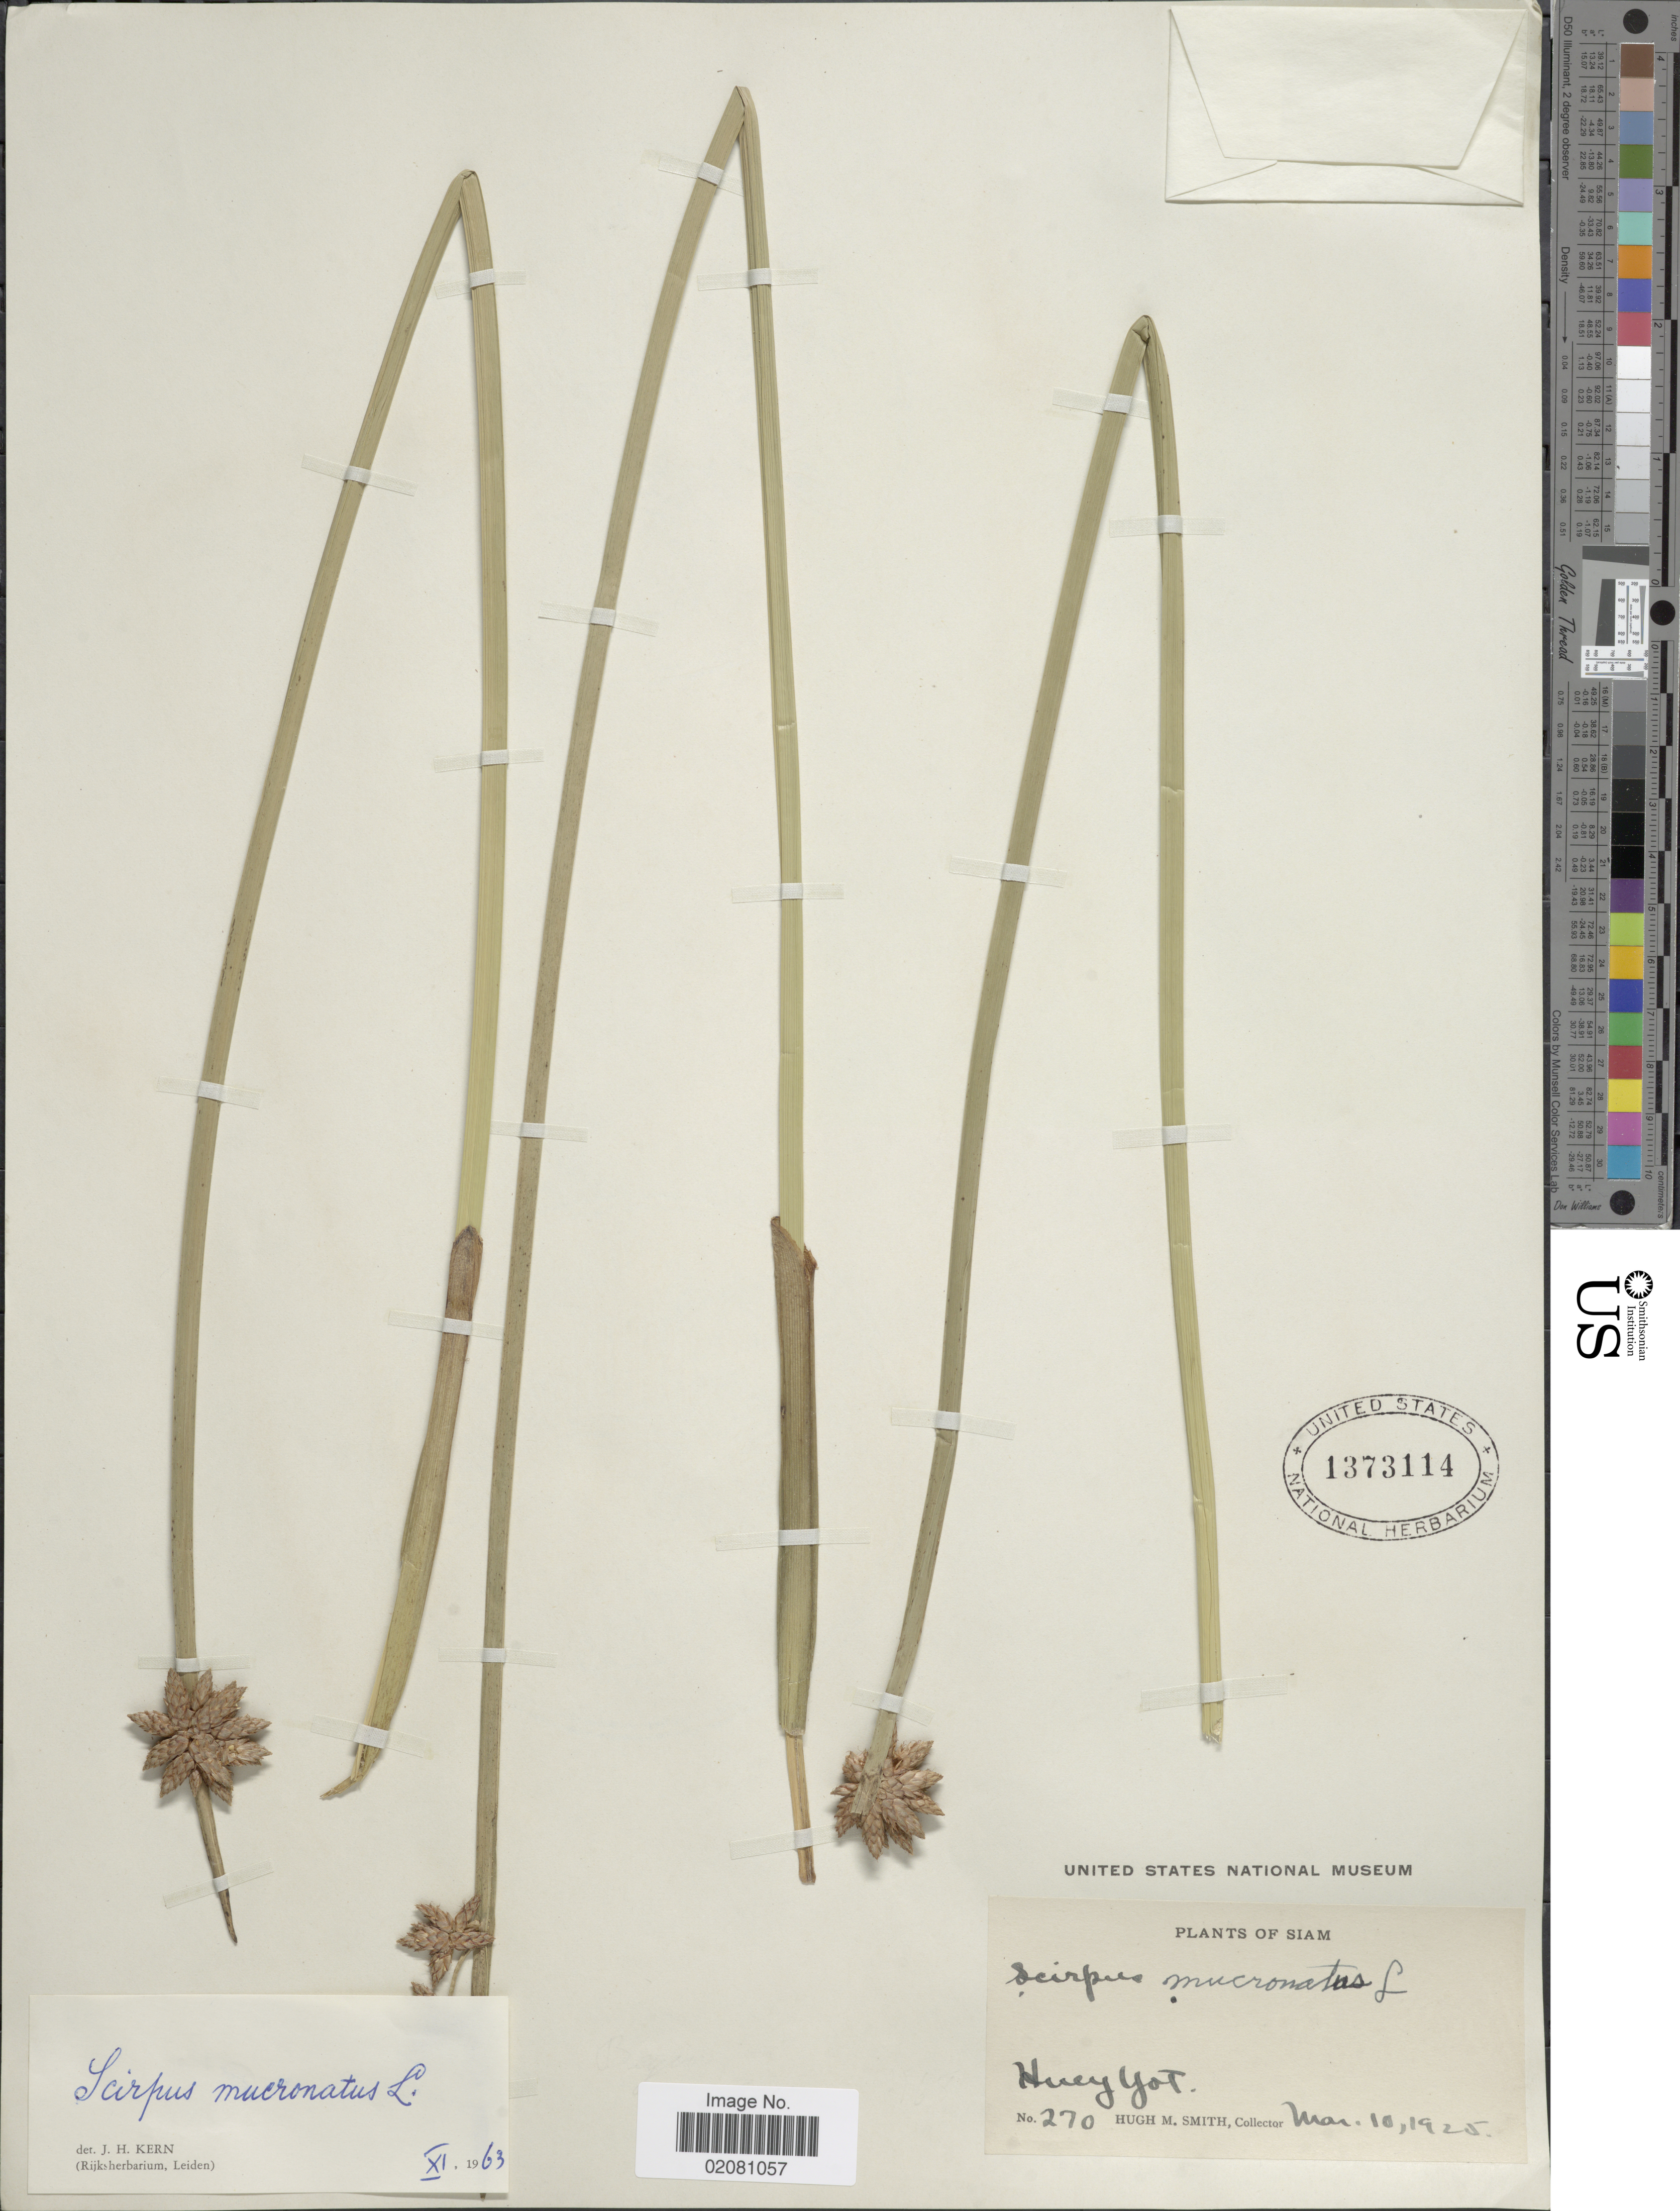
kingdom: Plantae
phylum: Tracheophyta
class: Liliopsida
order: Poales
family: Cyperaceae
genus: Schoenoplectus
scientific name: Schoenoplectus mucronatus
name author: (L.) Palla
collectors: H. M. Smith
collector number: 270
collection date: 1925-03-10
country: Thailand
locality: Siam, Huey Yot.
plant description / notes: No precise locality correction needed.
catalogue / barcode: US 1373114